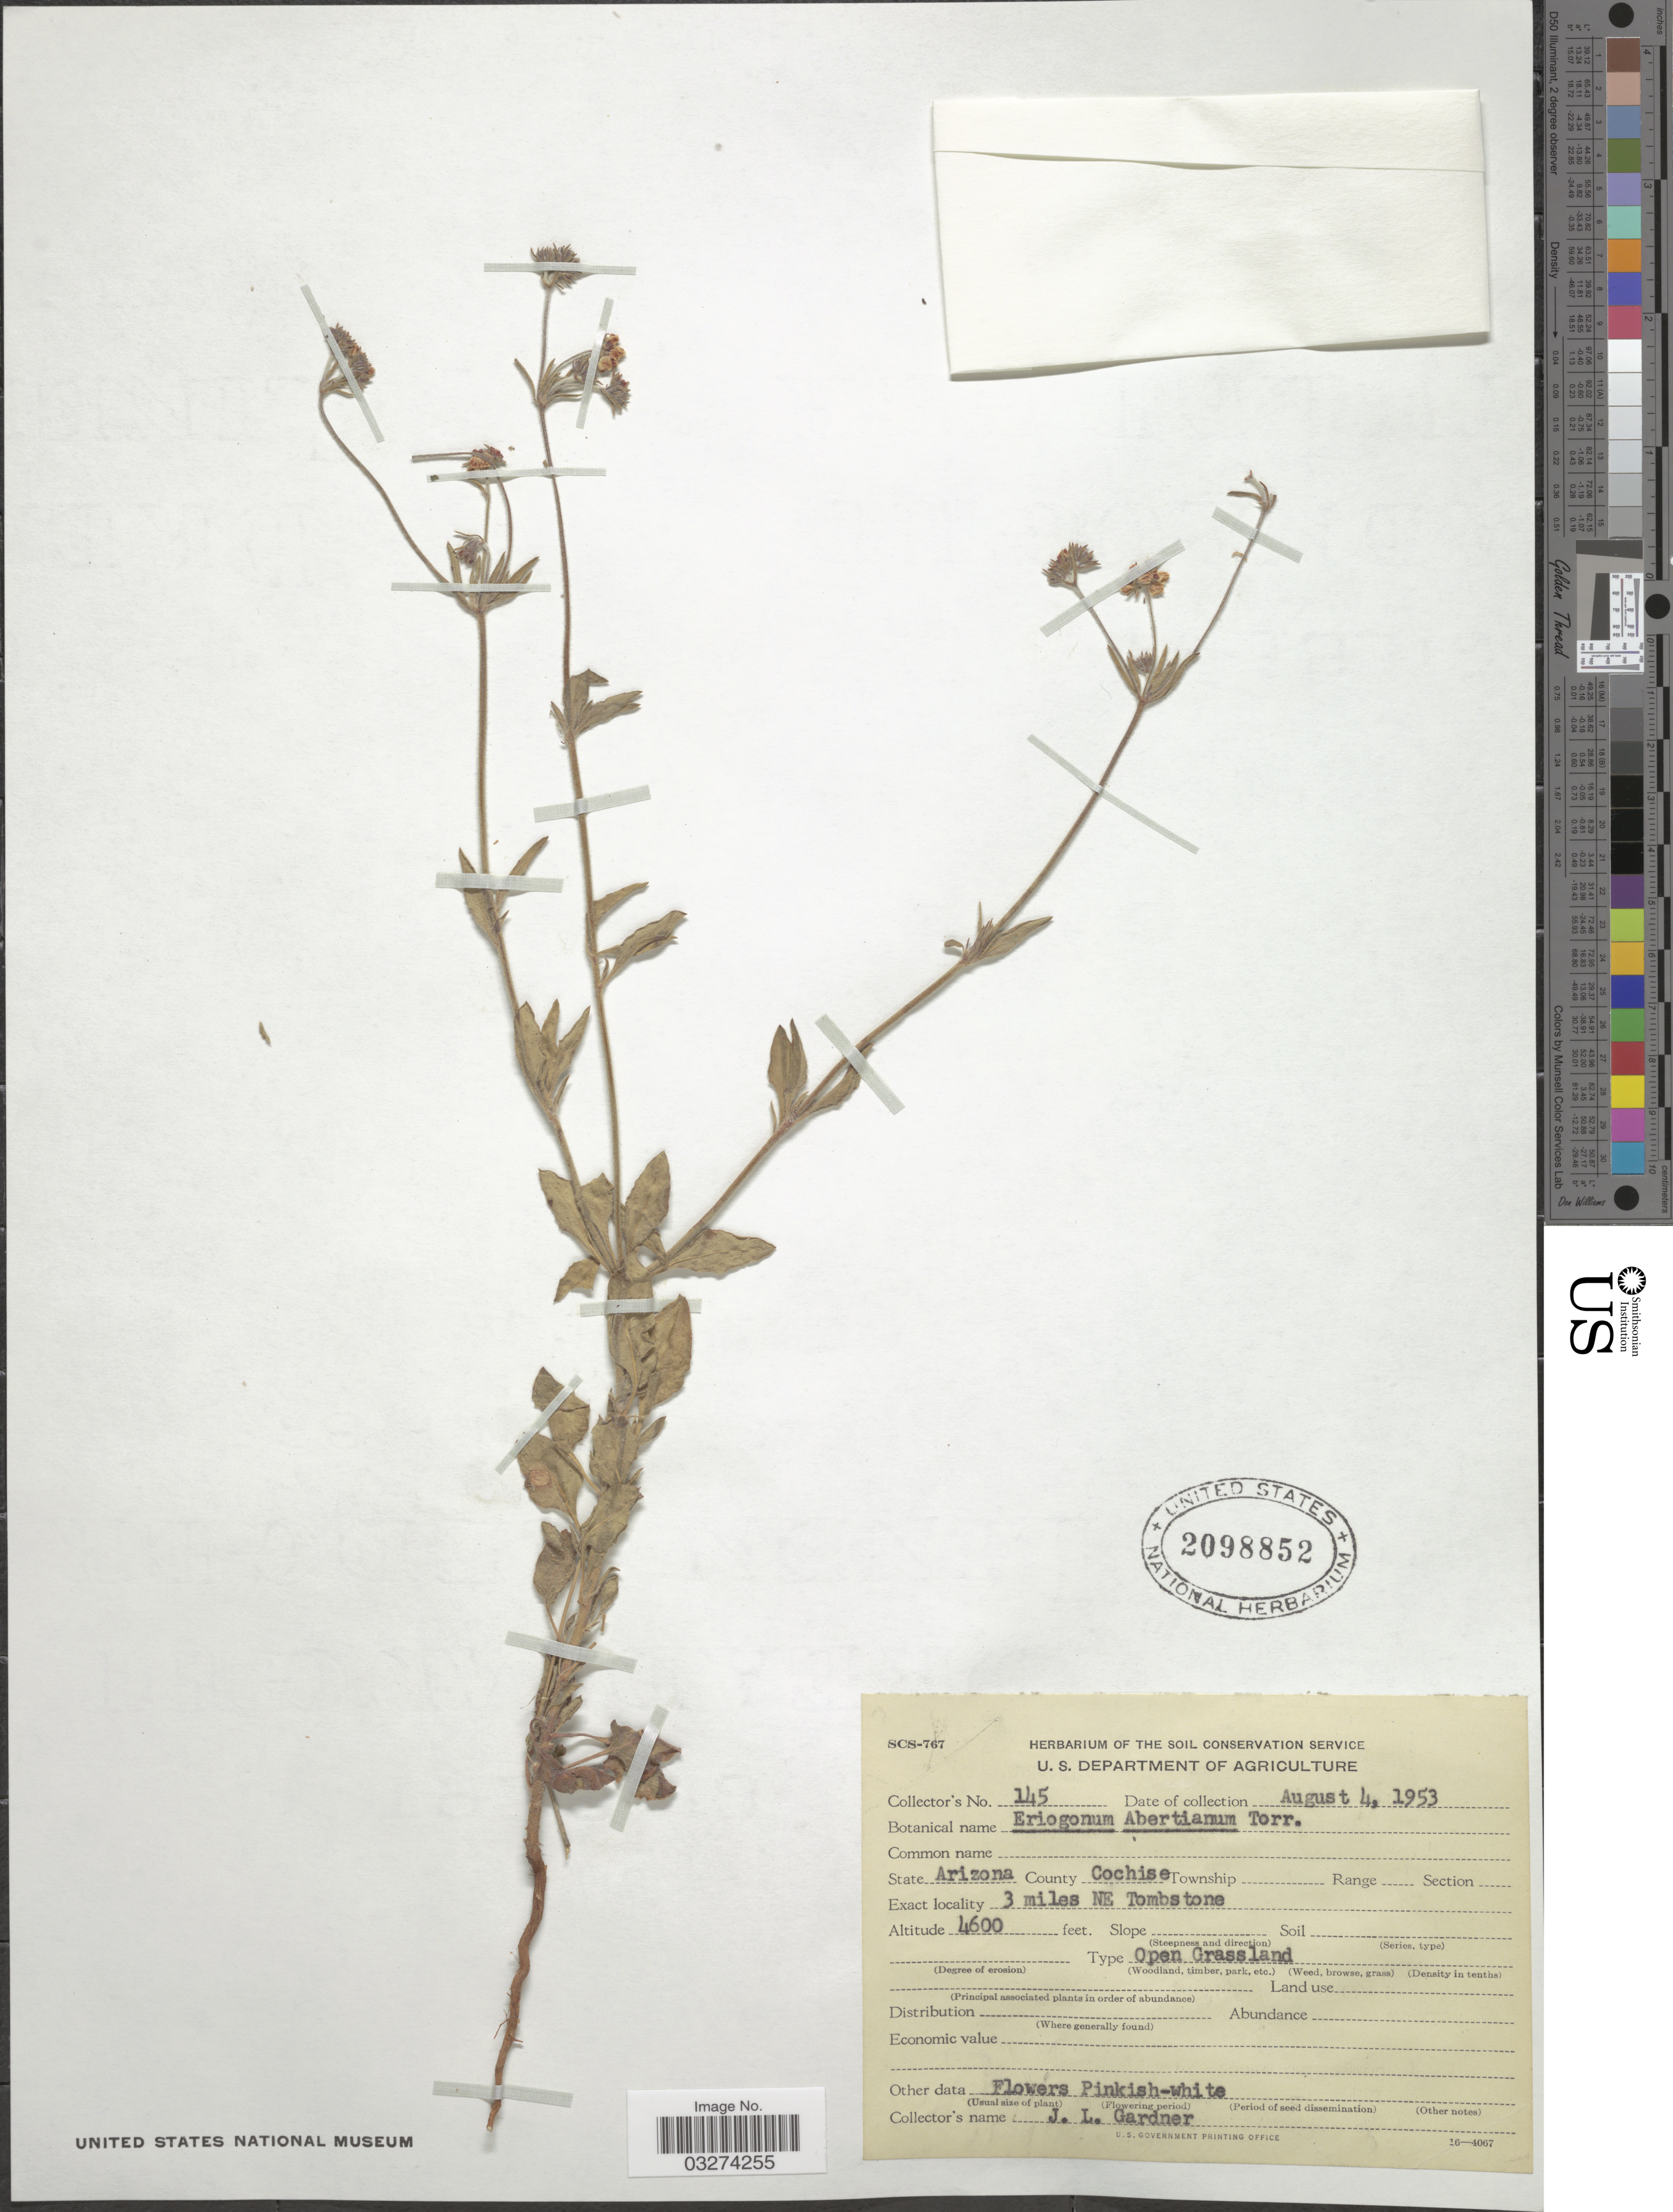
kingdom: Plantae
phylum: Tracheophyta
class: Magnoliopsida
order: Caryophyllales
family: Polygonaceae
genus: Eriogonum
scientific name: Eriogonum abertianum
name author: Torr.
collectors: J. L. Gardner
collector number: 145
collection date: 1953-08-04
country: United States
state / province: Arizona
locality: County Cochise. 3 miles NE Tombstone.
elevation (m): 1402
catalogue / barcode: US 2098852